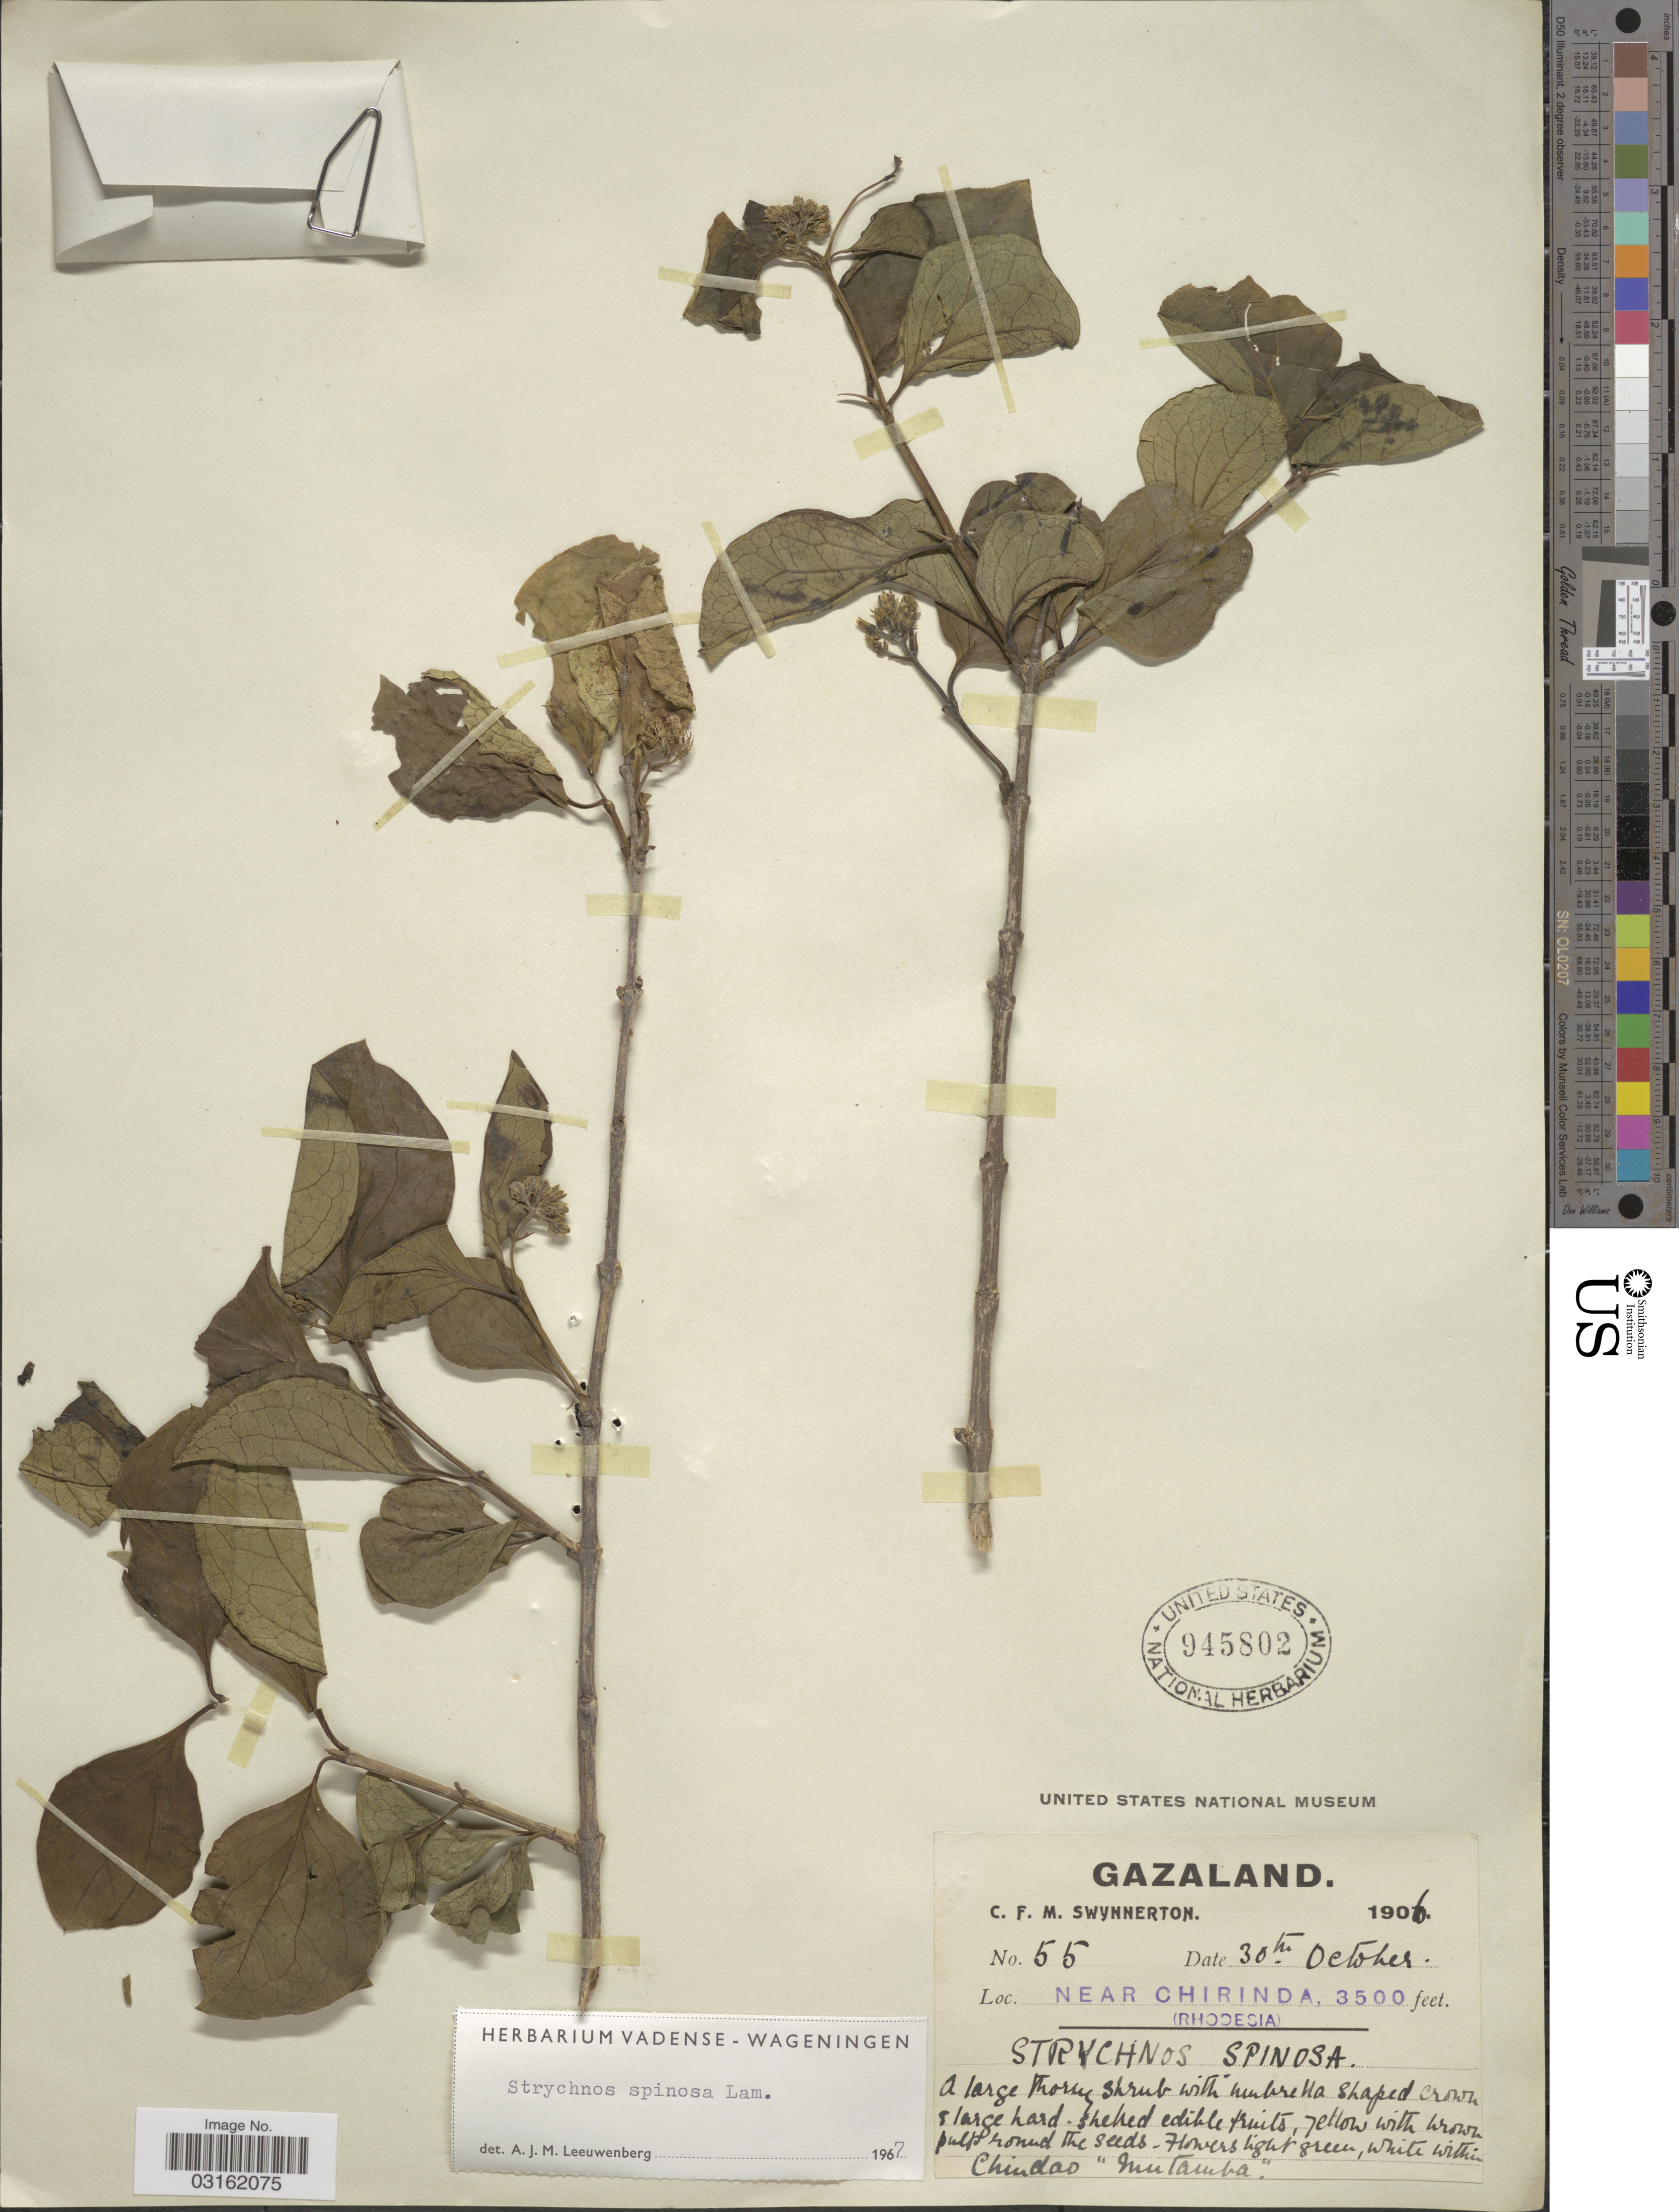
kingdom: Plantae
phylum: Tracheophyta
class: Magnoliopsida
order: Gentianales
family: Loganiaceae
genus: Strychnos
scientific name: Strychnos spinosa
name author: Lam.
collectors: C. Swynnerton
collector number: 55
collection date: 1906-10-30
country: Zimbabwe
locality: Gazaland, Near Chirinda (Rhodesia).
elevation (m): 1067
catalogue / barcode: US 945802